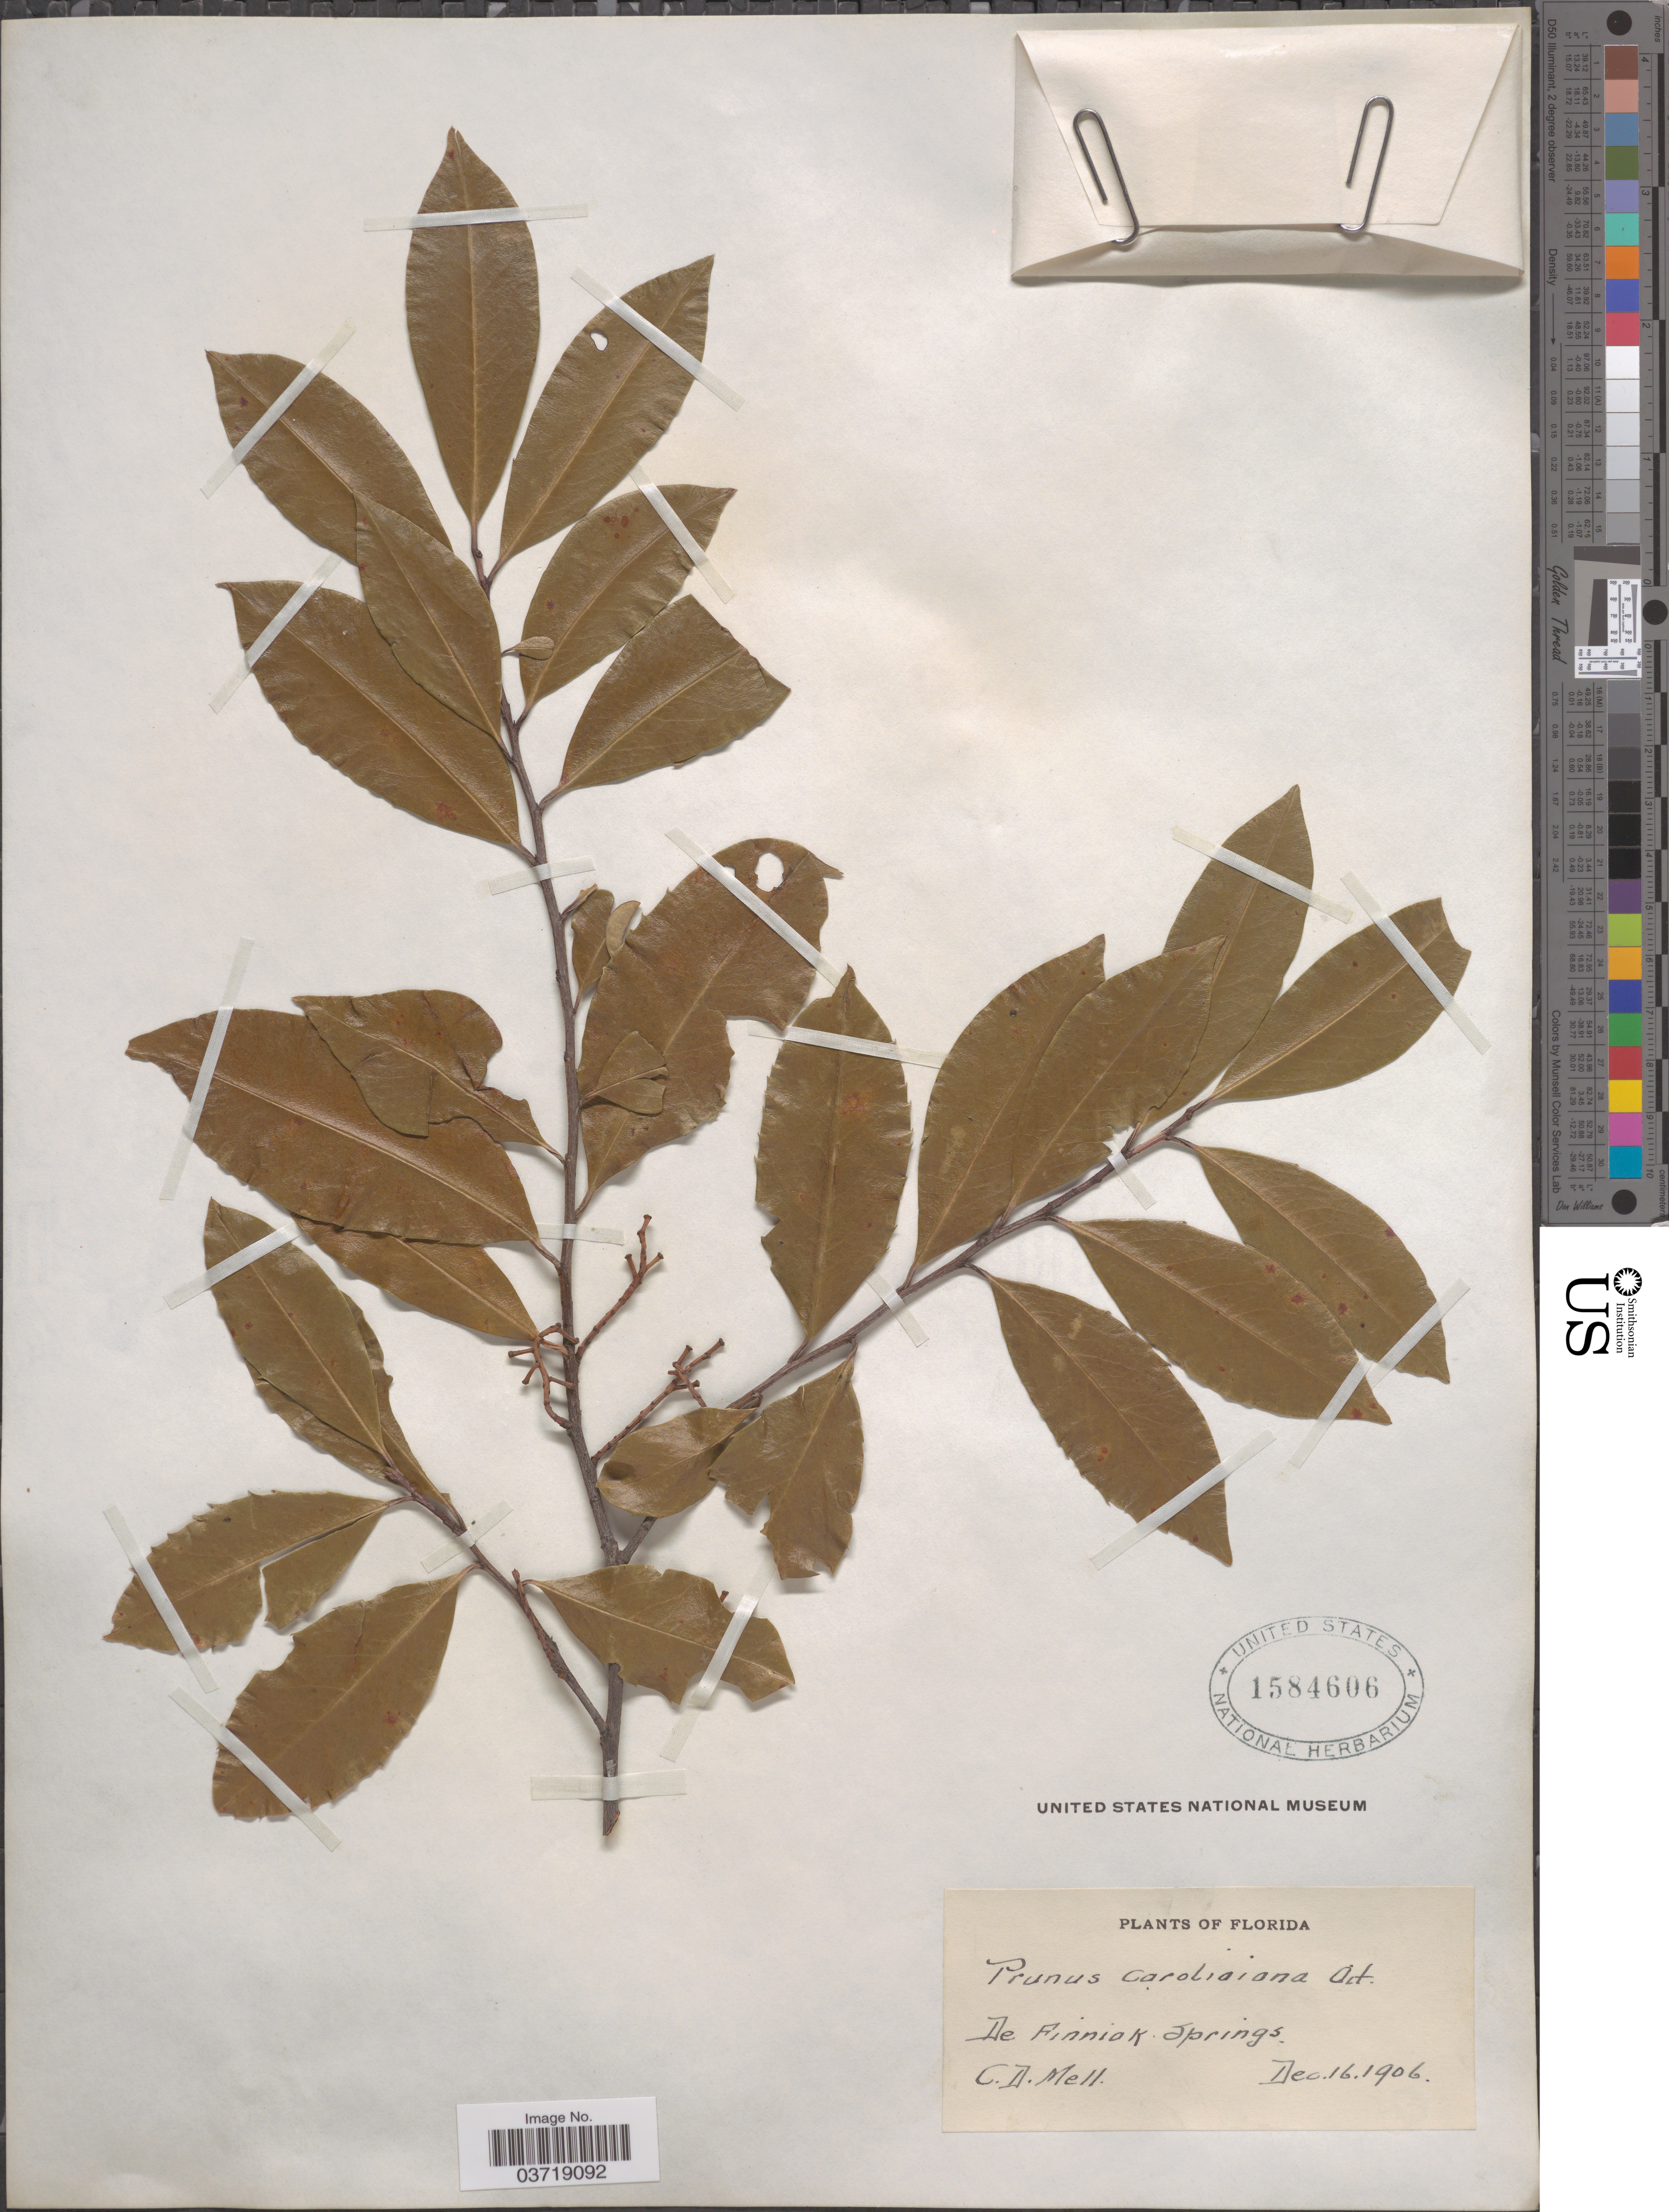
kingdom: Plantae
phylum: Tracheophyta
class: Magnoliopsida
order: Rosales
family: Rosaceae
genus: Prunus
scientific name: Prunus caroliniana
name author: (Mill.) Aiton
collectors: C. D. Mell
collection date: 1906-12-16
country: United States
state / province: Florida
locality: De Finniak Springs.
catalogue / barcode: US 1584606